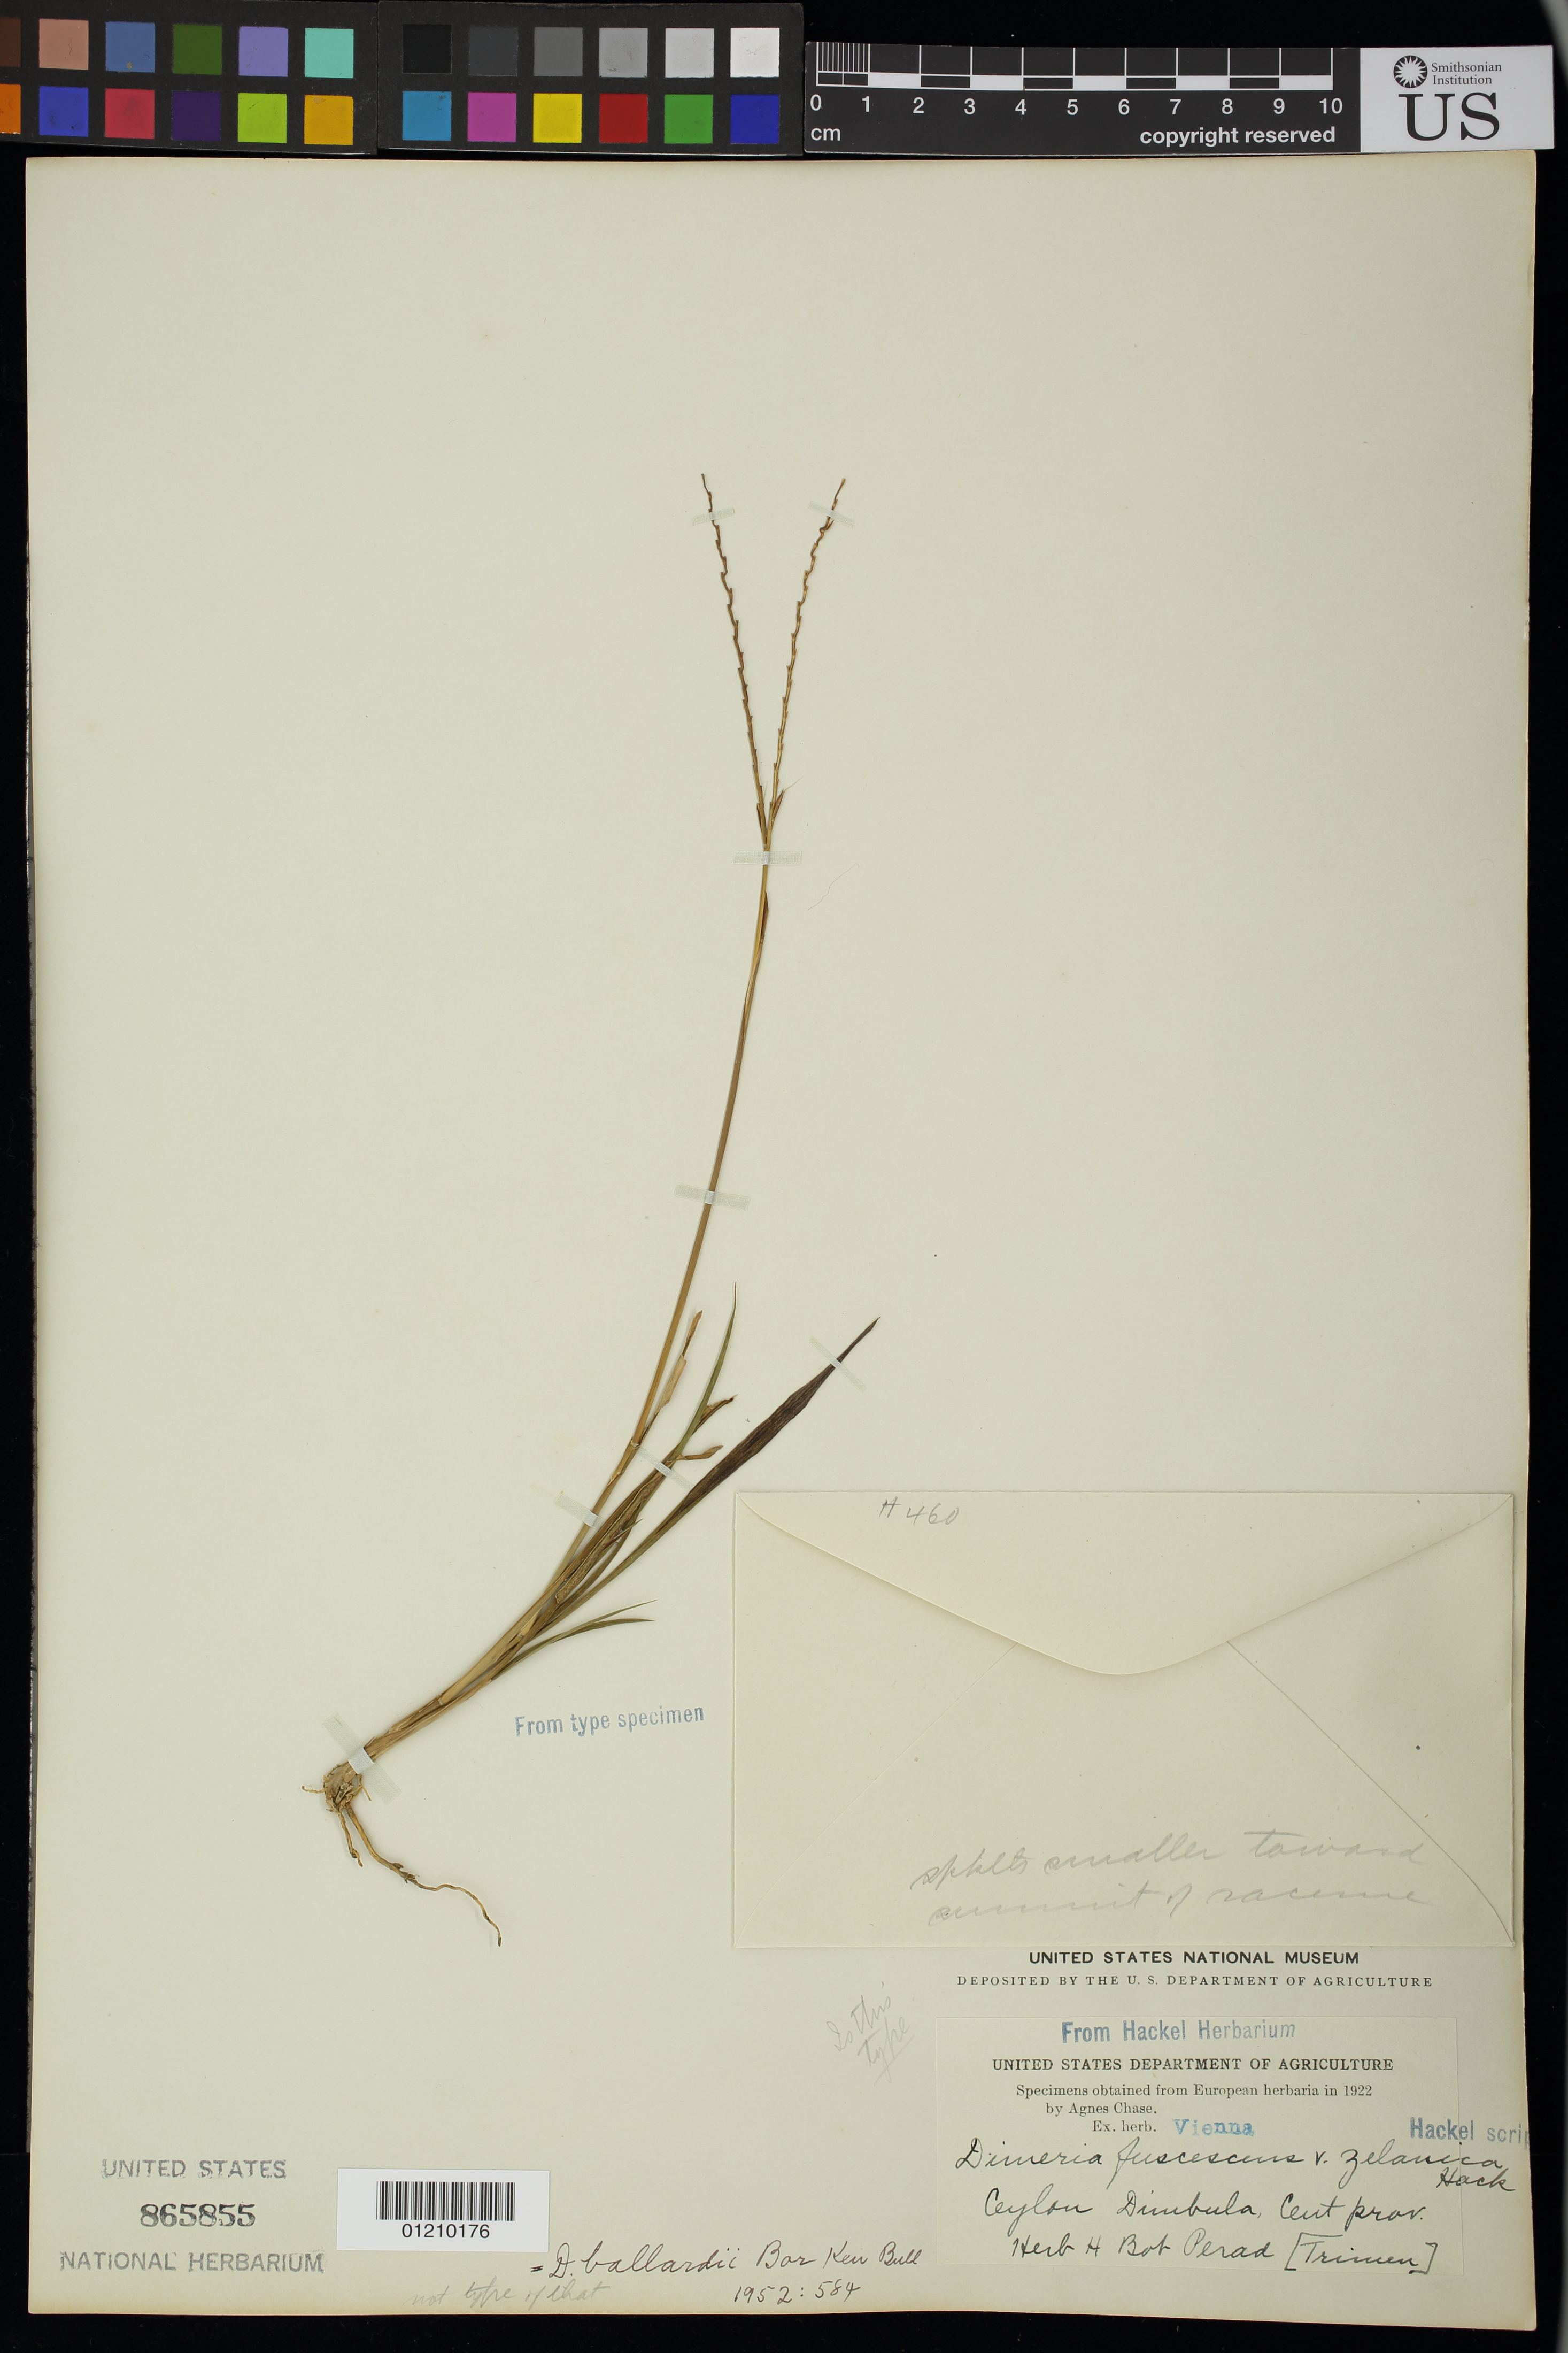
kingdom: Plantae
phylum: Tracheophyta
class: Liliopsida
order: Poales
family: Poaceae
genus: Dimeria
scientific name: Dimeria ballardii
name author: Bor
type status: Possible Type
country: Sri Lanka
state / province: Central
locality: Dimbula Dist.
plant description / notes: Fragmentary material of type specimen ex herb. Vienna.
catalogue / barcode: US 865855